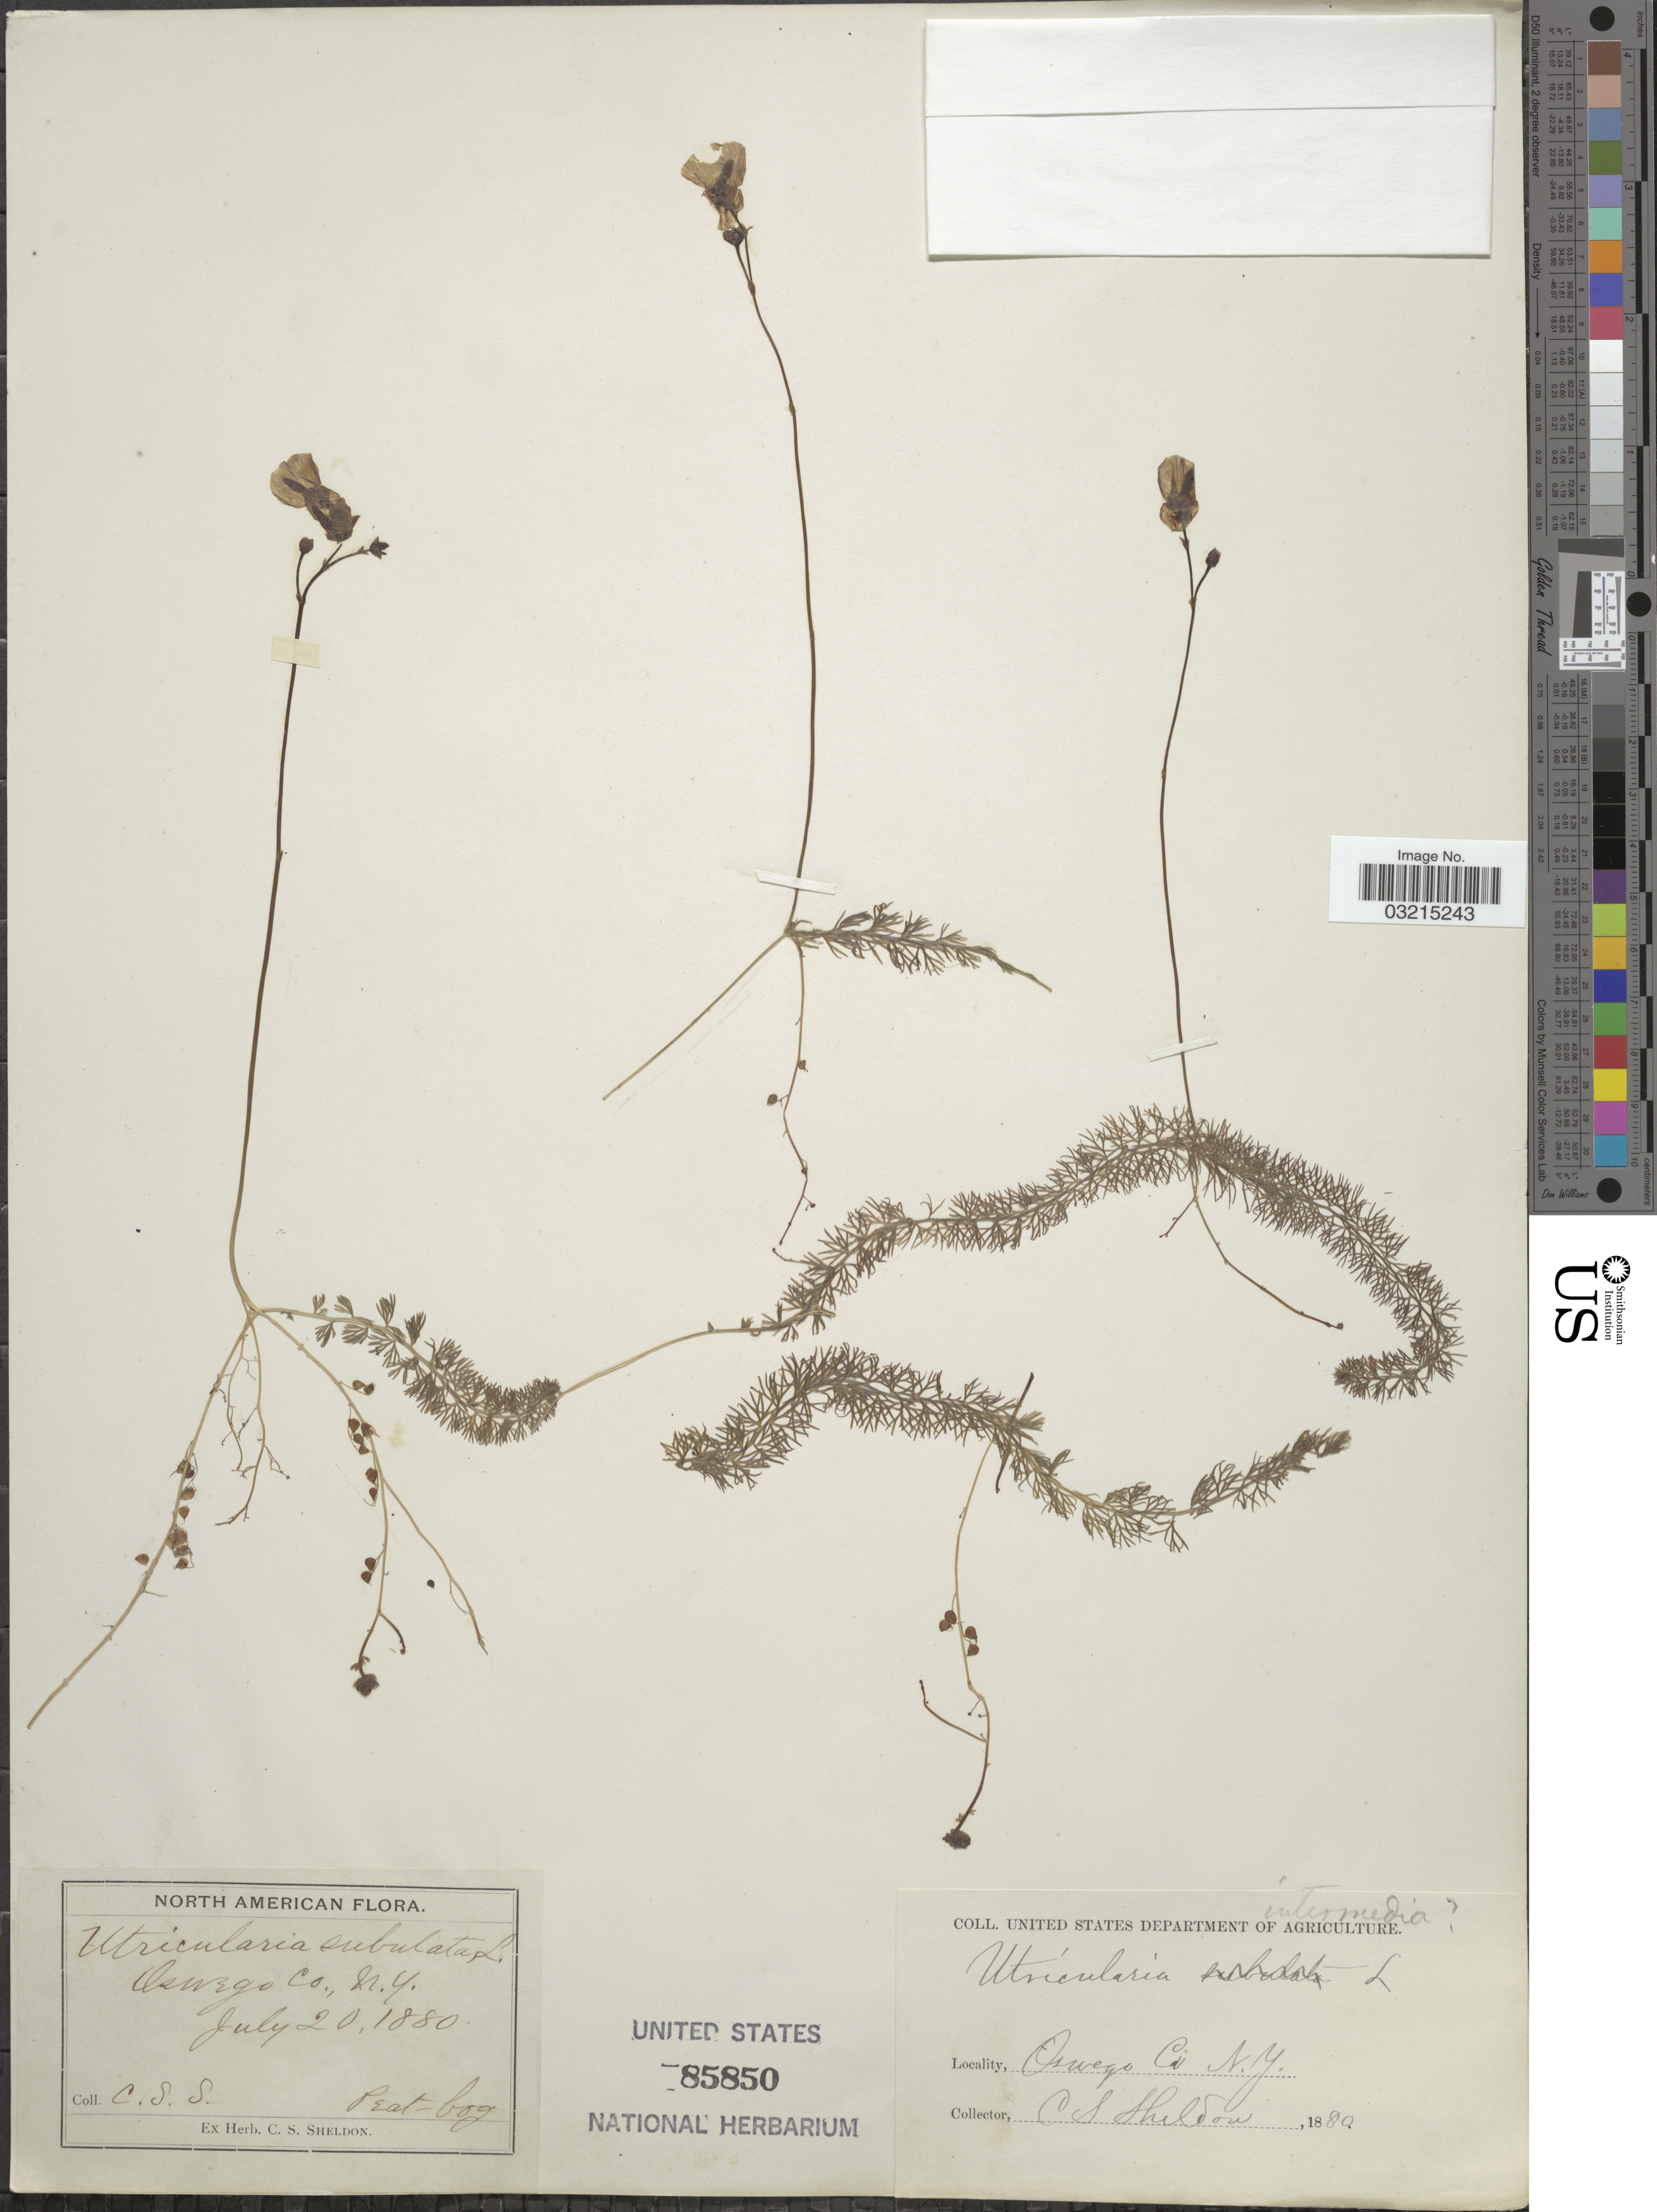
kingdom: Plantae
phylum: Tracheophyta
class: Magnoliopsida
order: Lamiales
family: Lentibulariaceae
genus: Utricularia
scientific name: Utricularia intermedia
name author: Hayne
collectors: C. S. Sheldon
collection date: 1880-07-20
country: United States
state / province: New York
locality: Oswego Co. Peat-bog.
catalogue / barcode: US 85850